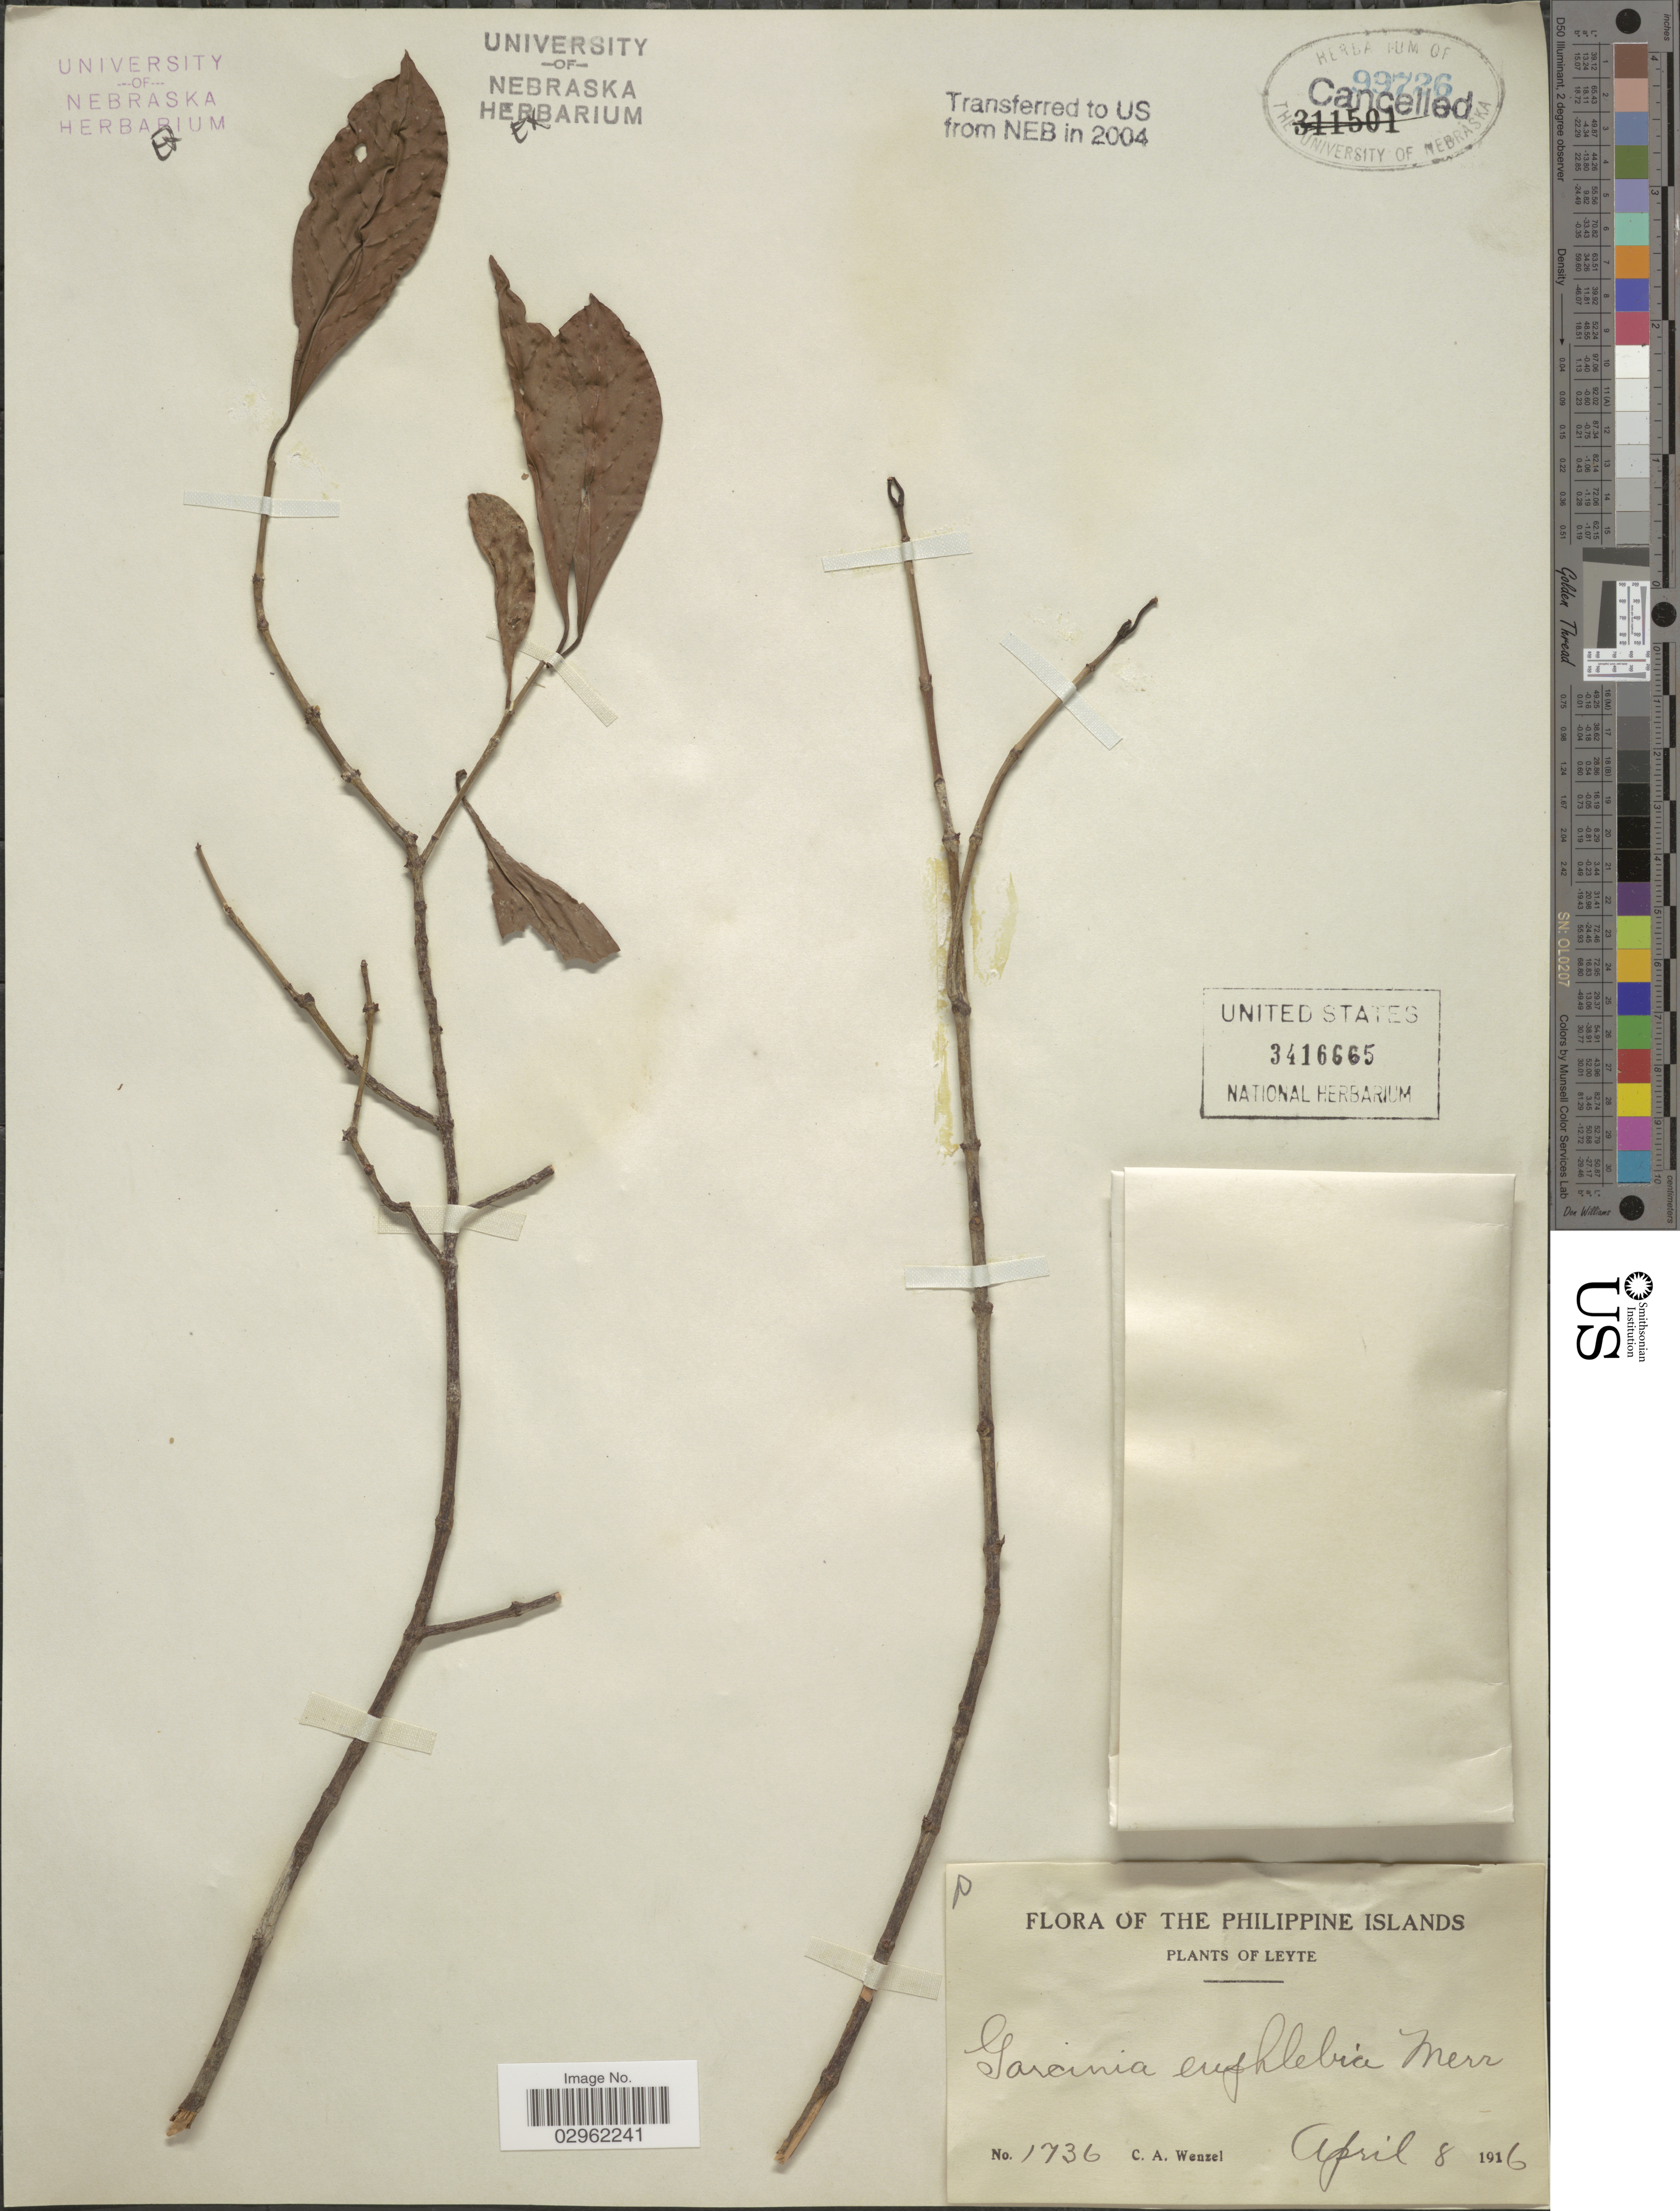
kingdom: Plantae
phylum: Tracheophyta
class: Magnoliopsida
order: Malpighiales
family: Clusiaceae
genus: Garcinia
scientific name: Garcinia sp.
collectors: C. Wenzel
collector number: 1736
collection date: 1916-04-08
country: Philippines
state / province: Eastern Visayas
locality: Leyte.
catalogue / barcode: US 3416665